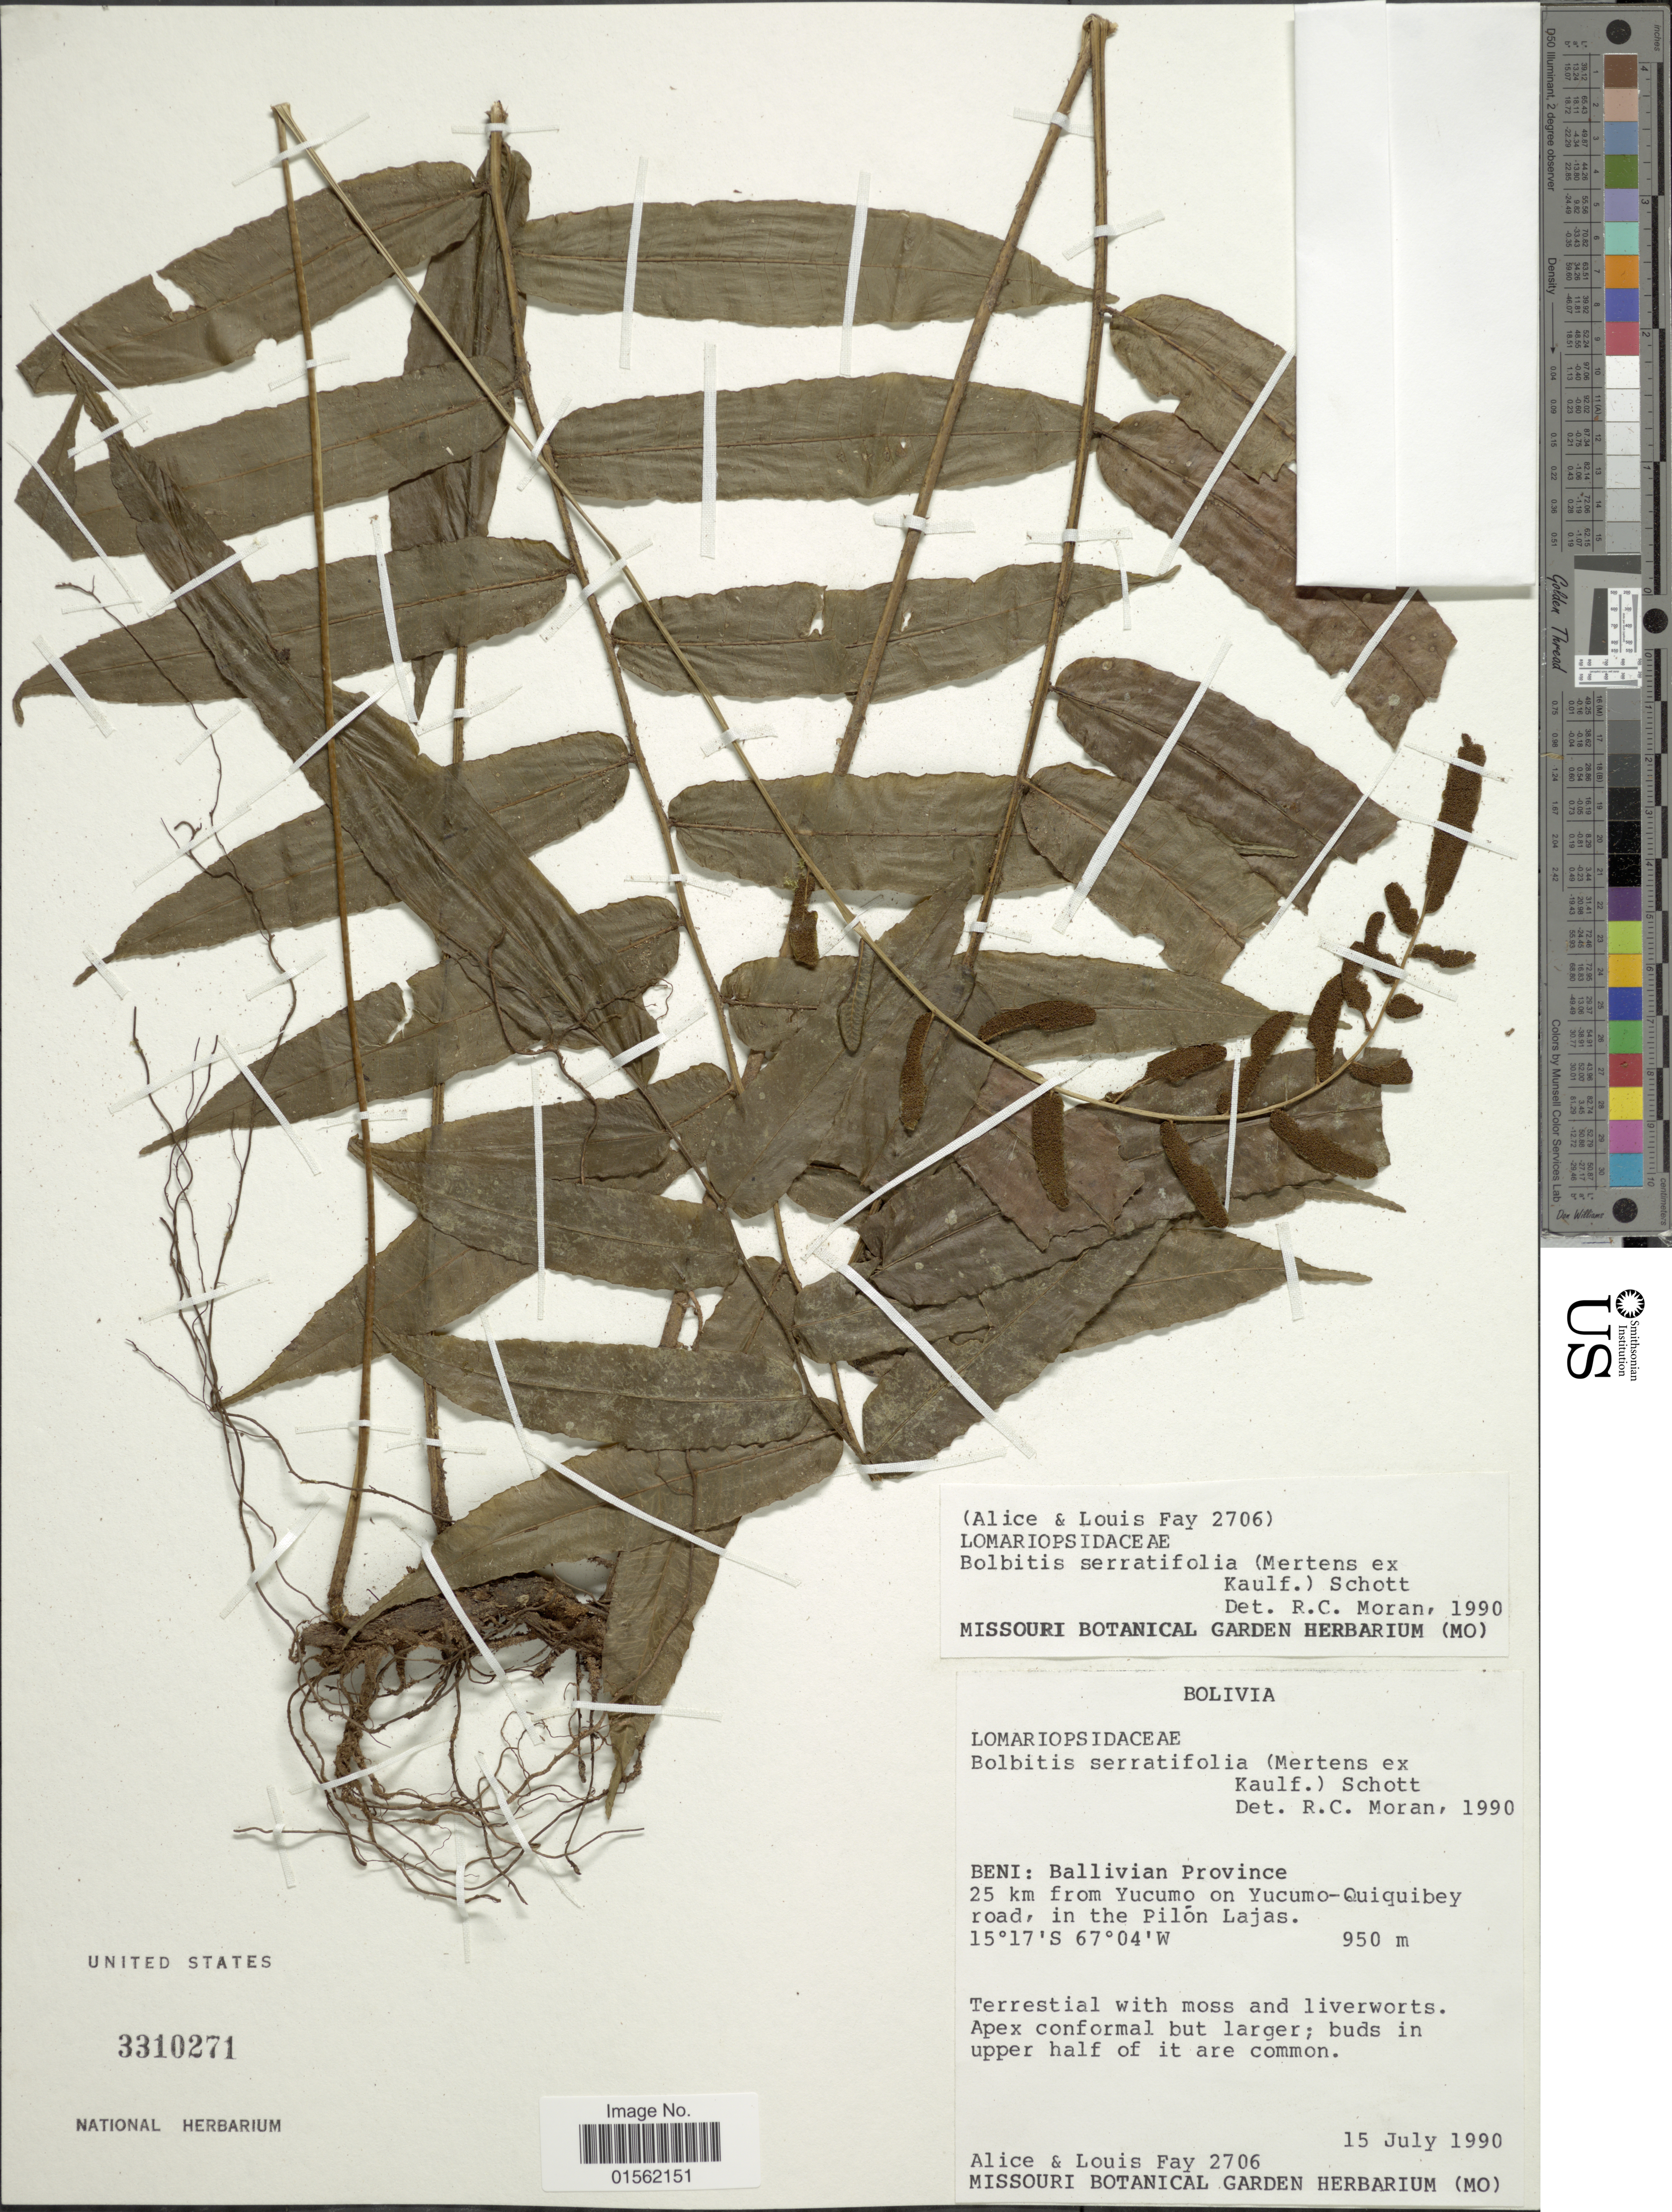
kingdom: Plantae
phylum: Tracheophyta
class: Polypodiopsida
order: Polypodiales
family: Dryopteridaceae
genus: Bolbitis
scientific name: Bolbitis serratifolia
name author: (Mert. ex Kaulf.) Schott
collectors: A. Fay & L. Fay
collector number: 2706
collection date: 1990-07-15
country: Bolivia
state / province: Beni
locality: Beni: Bollivian Province, 25 km from Yucumo on Yucumo- Quiquibey road, in the Pilón Lajas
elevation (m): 950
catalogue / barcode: US 3310271